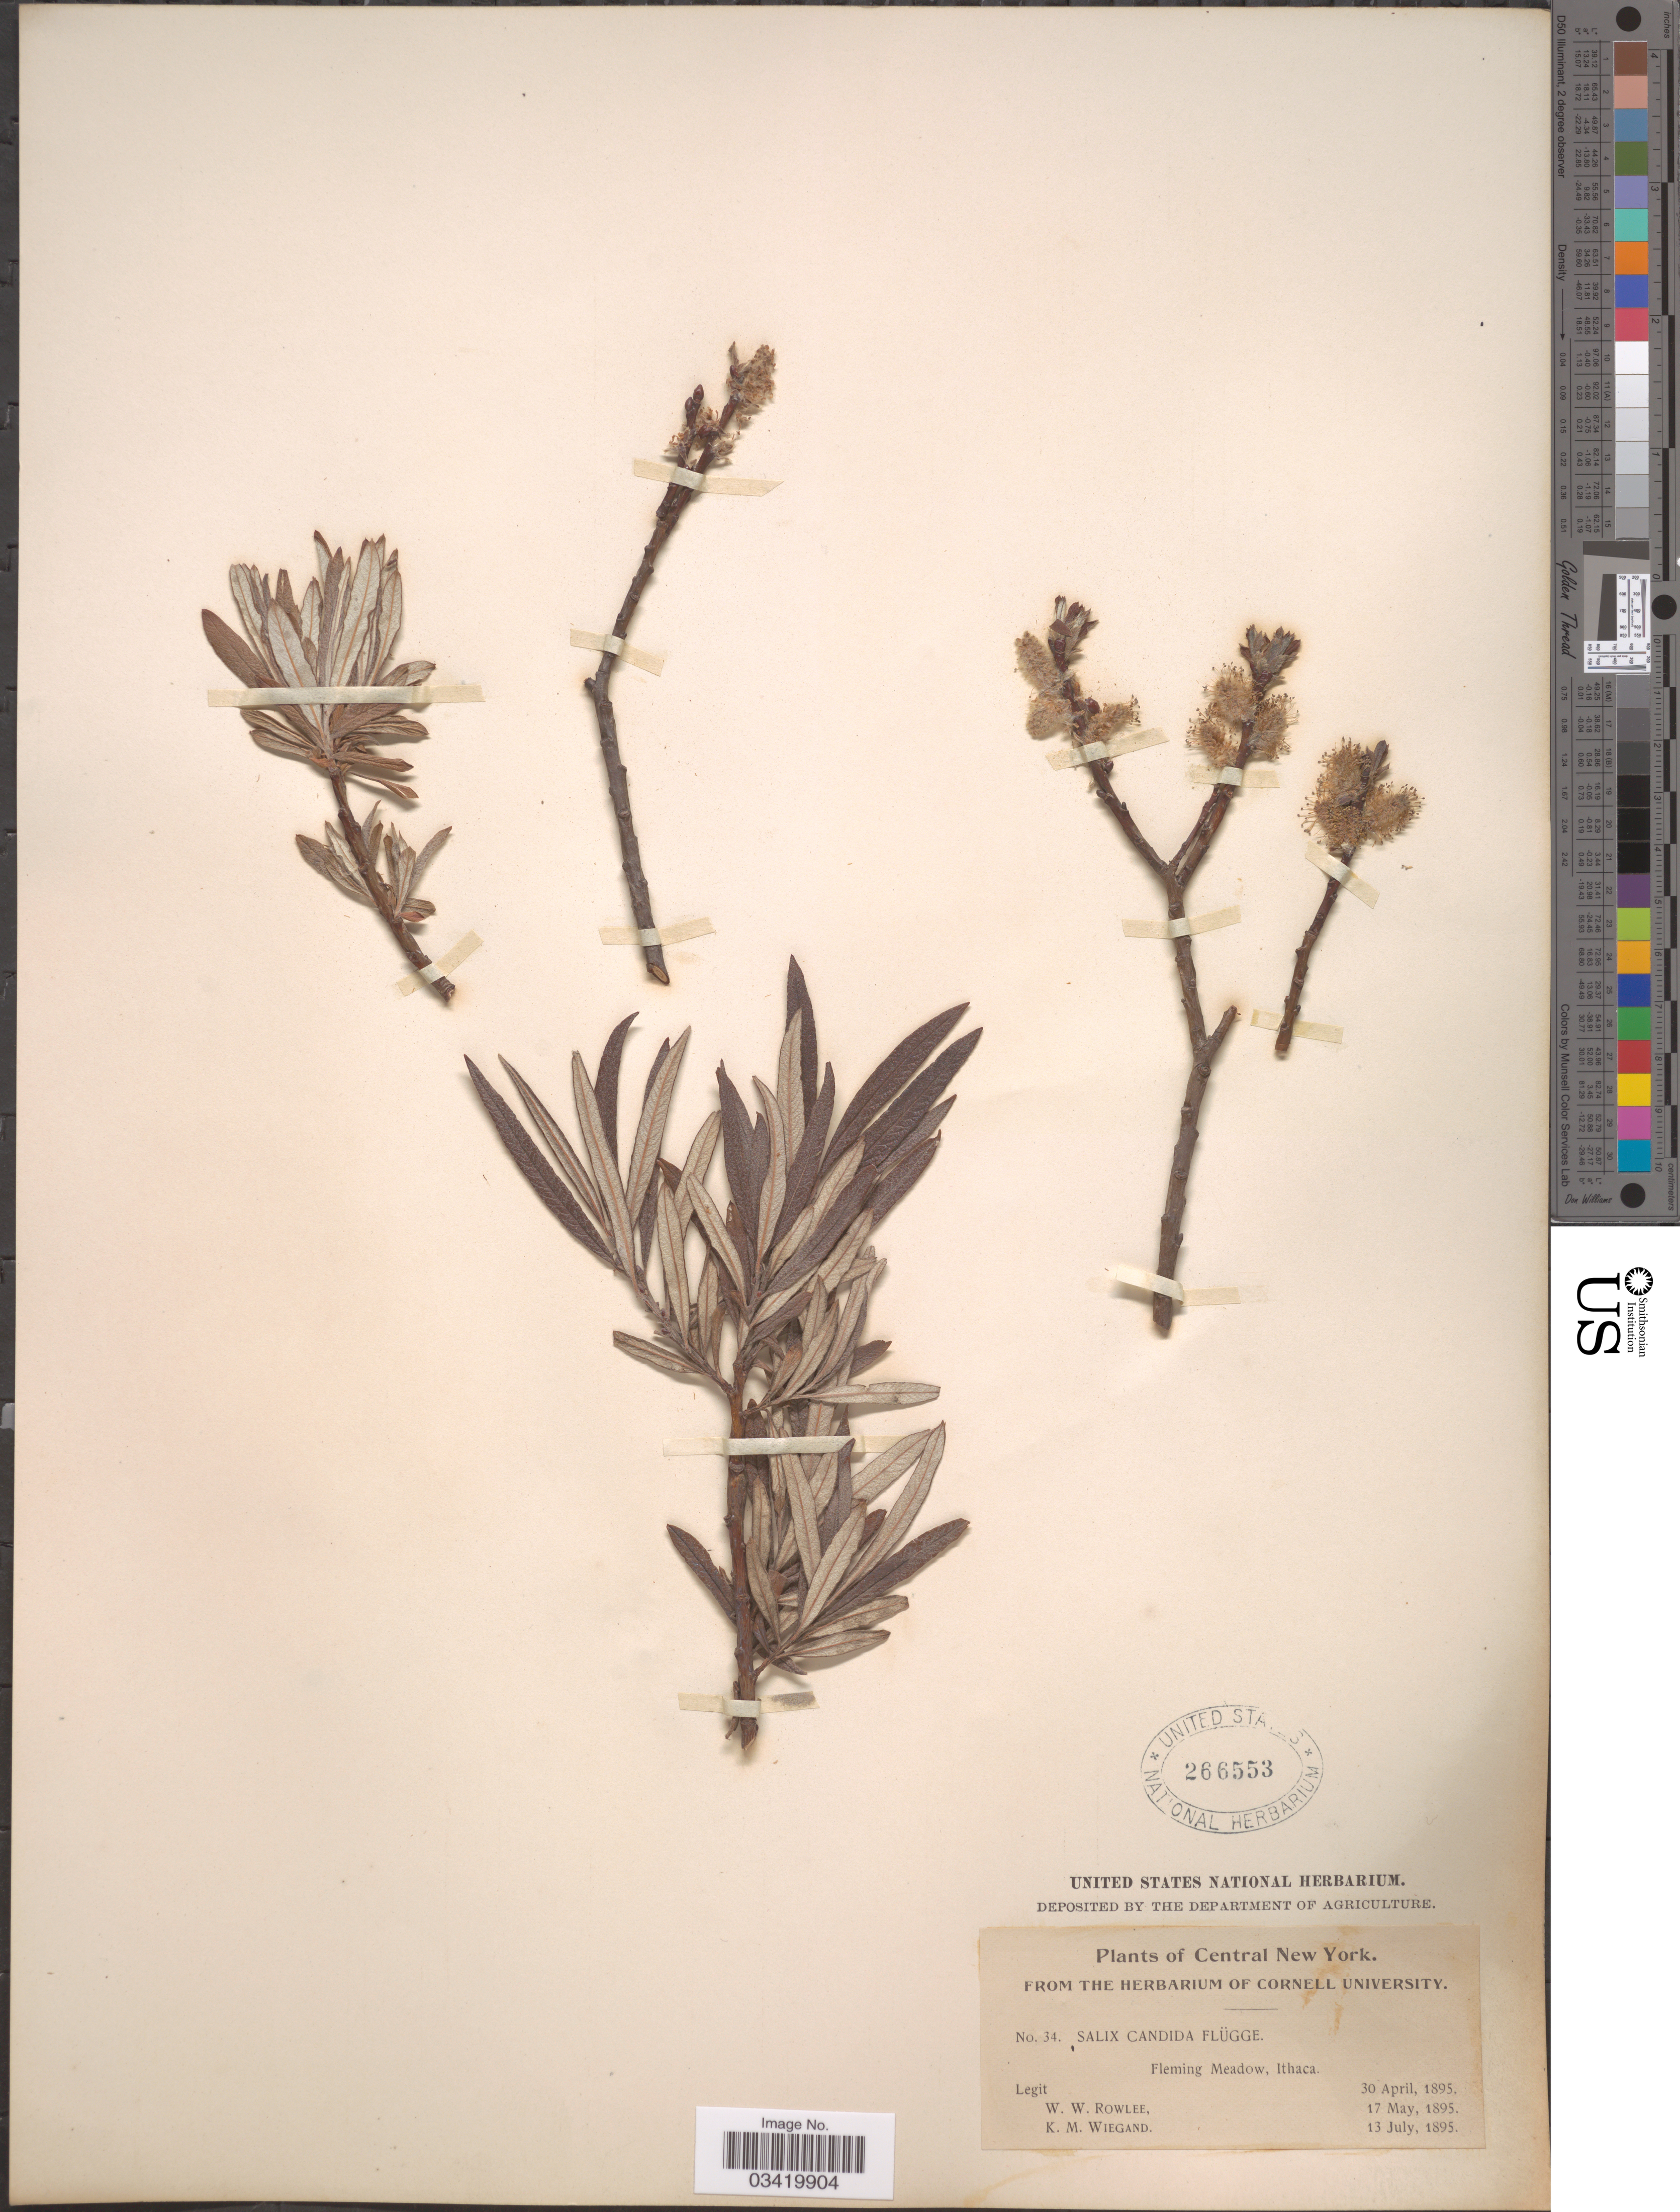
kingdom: Plantae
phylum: Tracheophyta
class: Magnoliopsida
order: Malpighiales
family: Salicaceae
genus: Salix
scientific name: Salix candida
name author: Flüggé ex Willd.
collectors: W. W. Rowlee & K. M. Wiegand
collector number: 34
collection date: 1895-04-30/1895-07-13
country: United States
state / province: New York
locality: Central New York. Fleming Meadow, Ithaca.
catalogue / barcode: US 266553